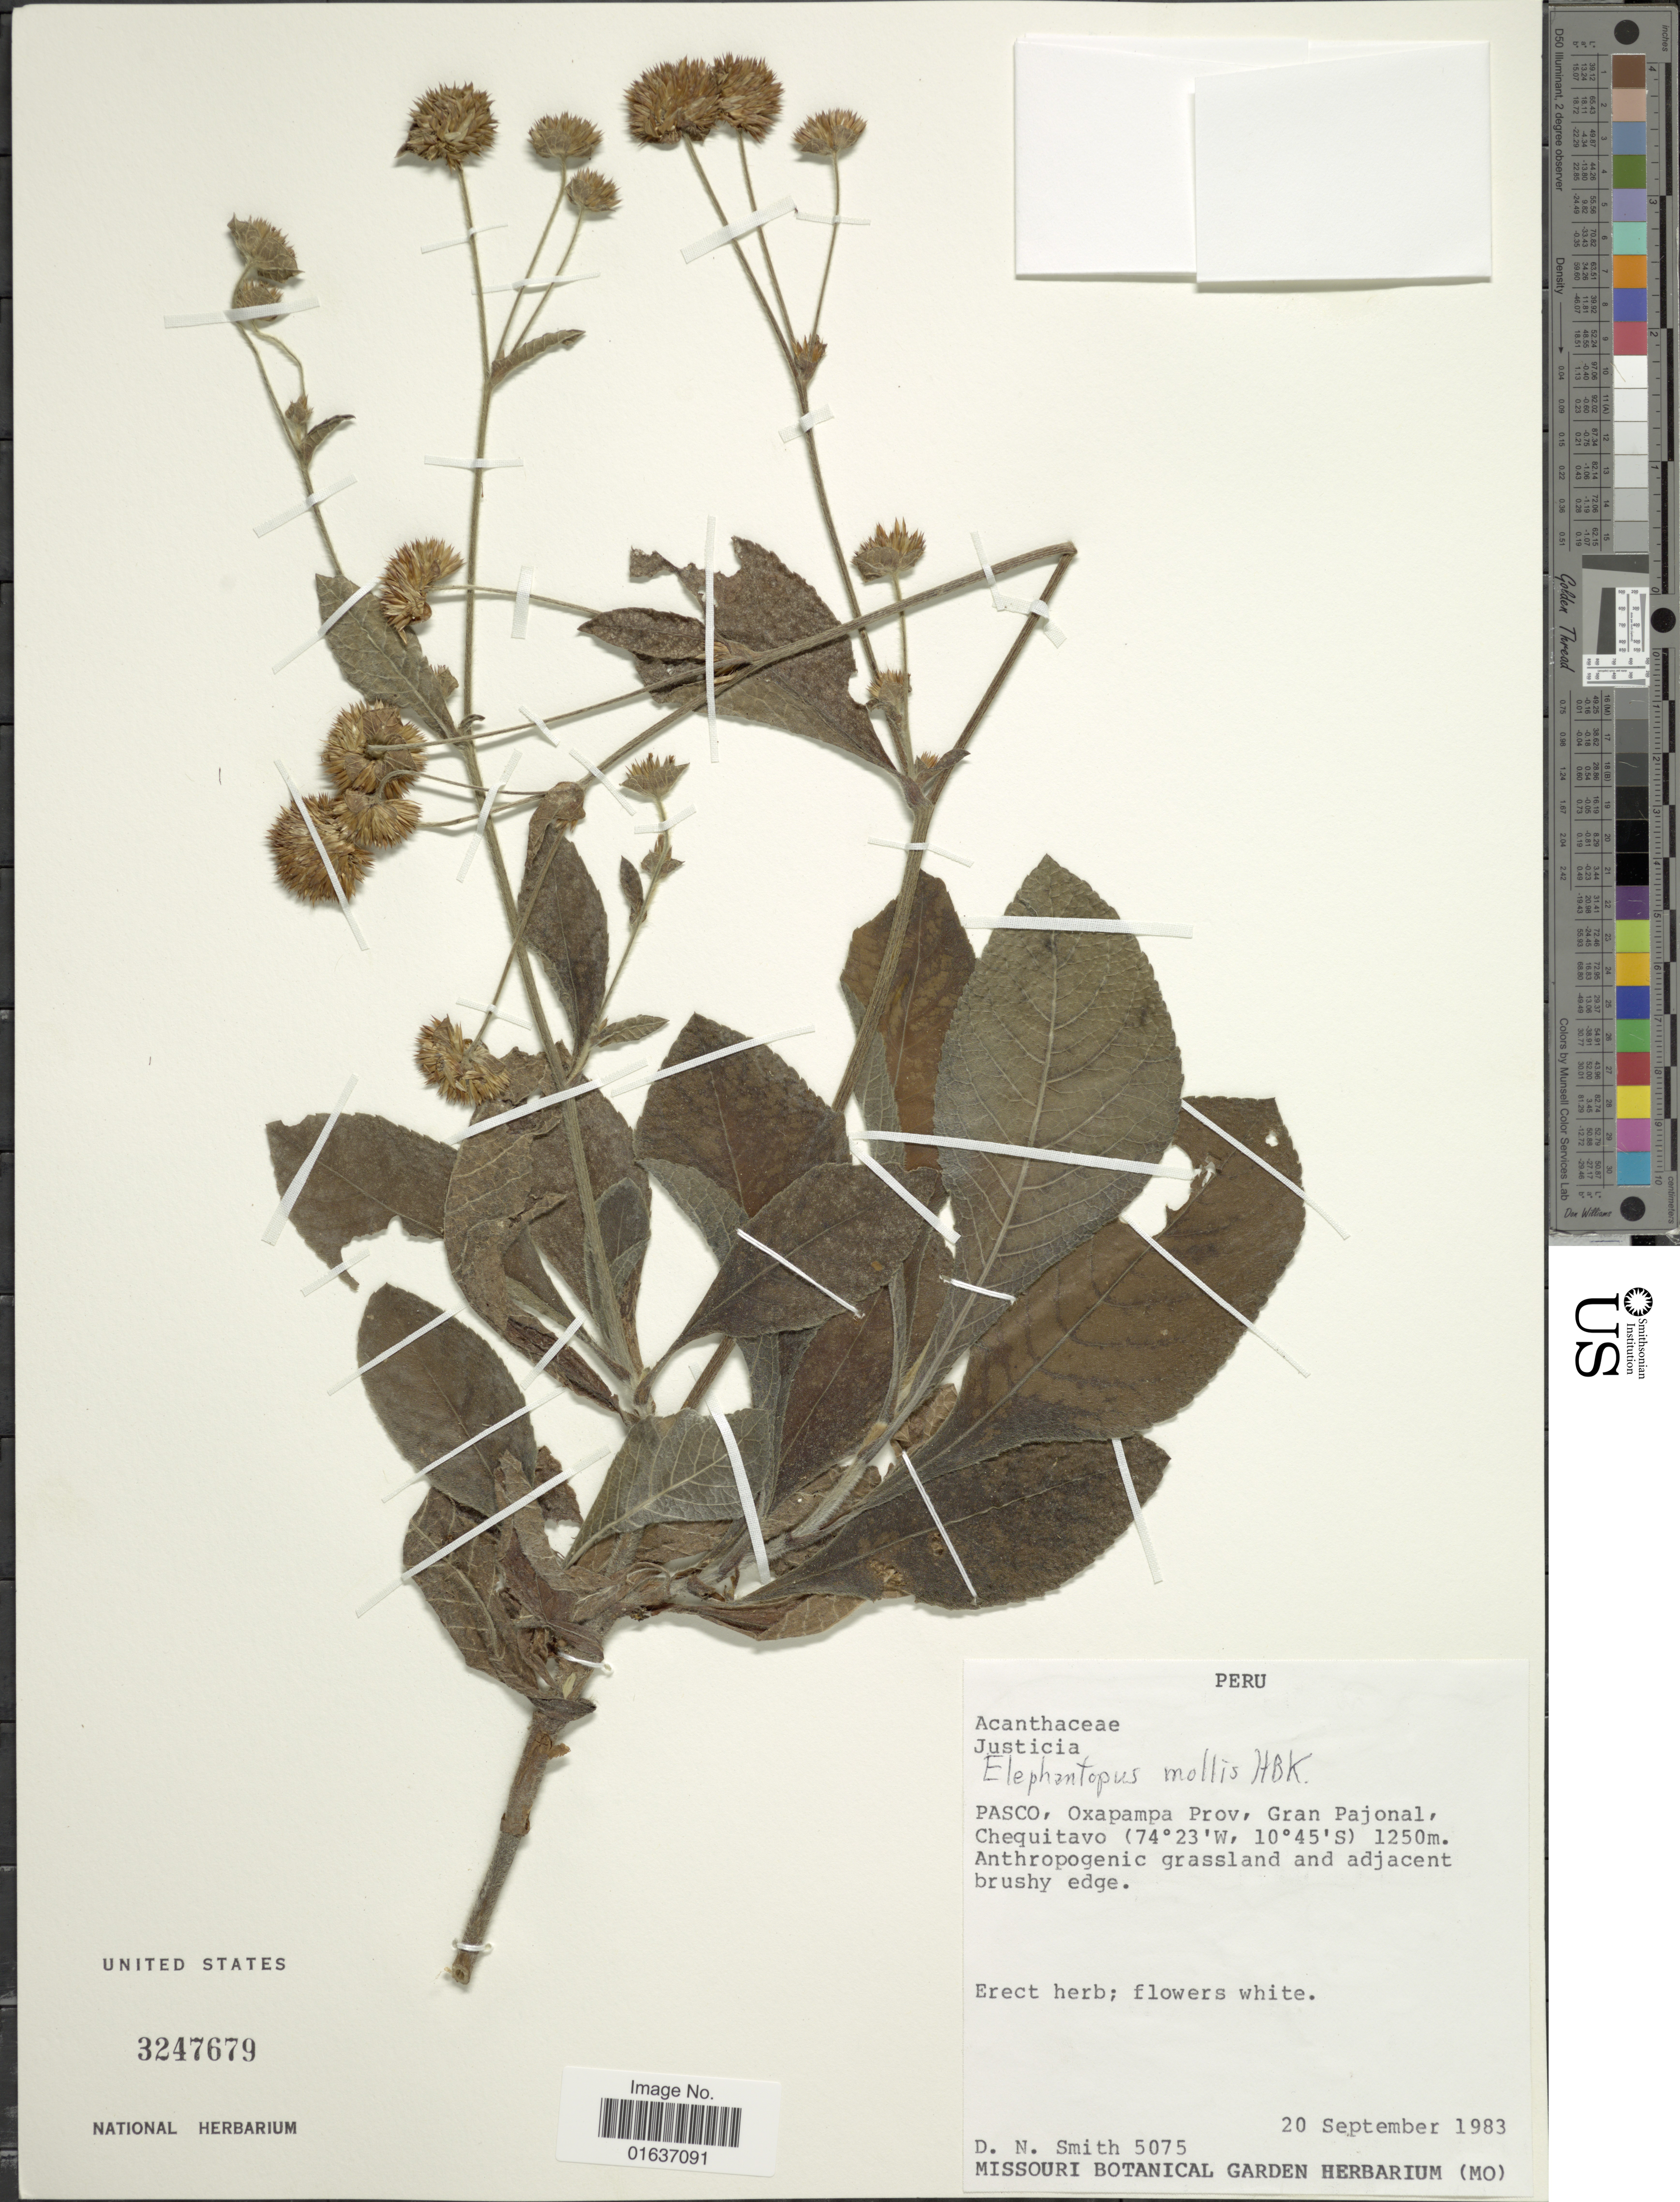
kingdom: Plantae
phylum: Tracheophyta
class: Magnoliopsida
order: Asterales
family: Asteraceae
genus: Elephantopus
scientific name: Elephantopus mollis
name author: Kunth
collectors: D. Smith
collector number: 5075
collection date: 1983-09-20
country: Peru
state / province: Pasco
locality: Oxapampa Prov., Gran Pajonal, Chequitavo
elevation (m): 1250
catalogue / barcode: US 3247679